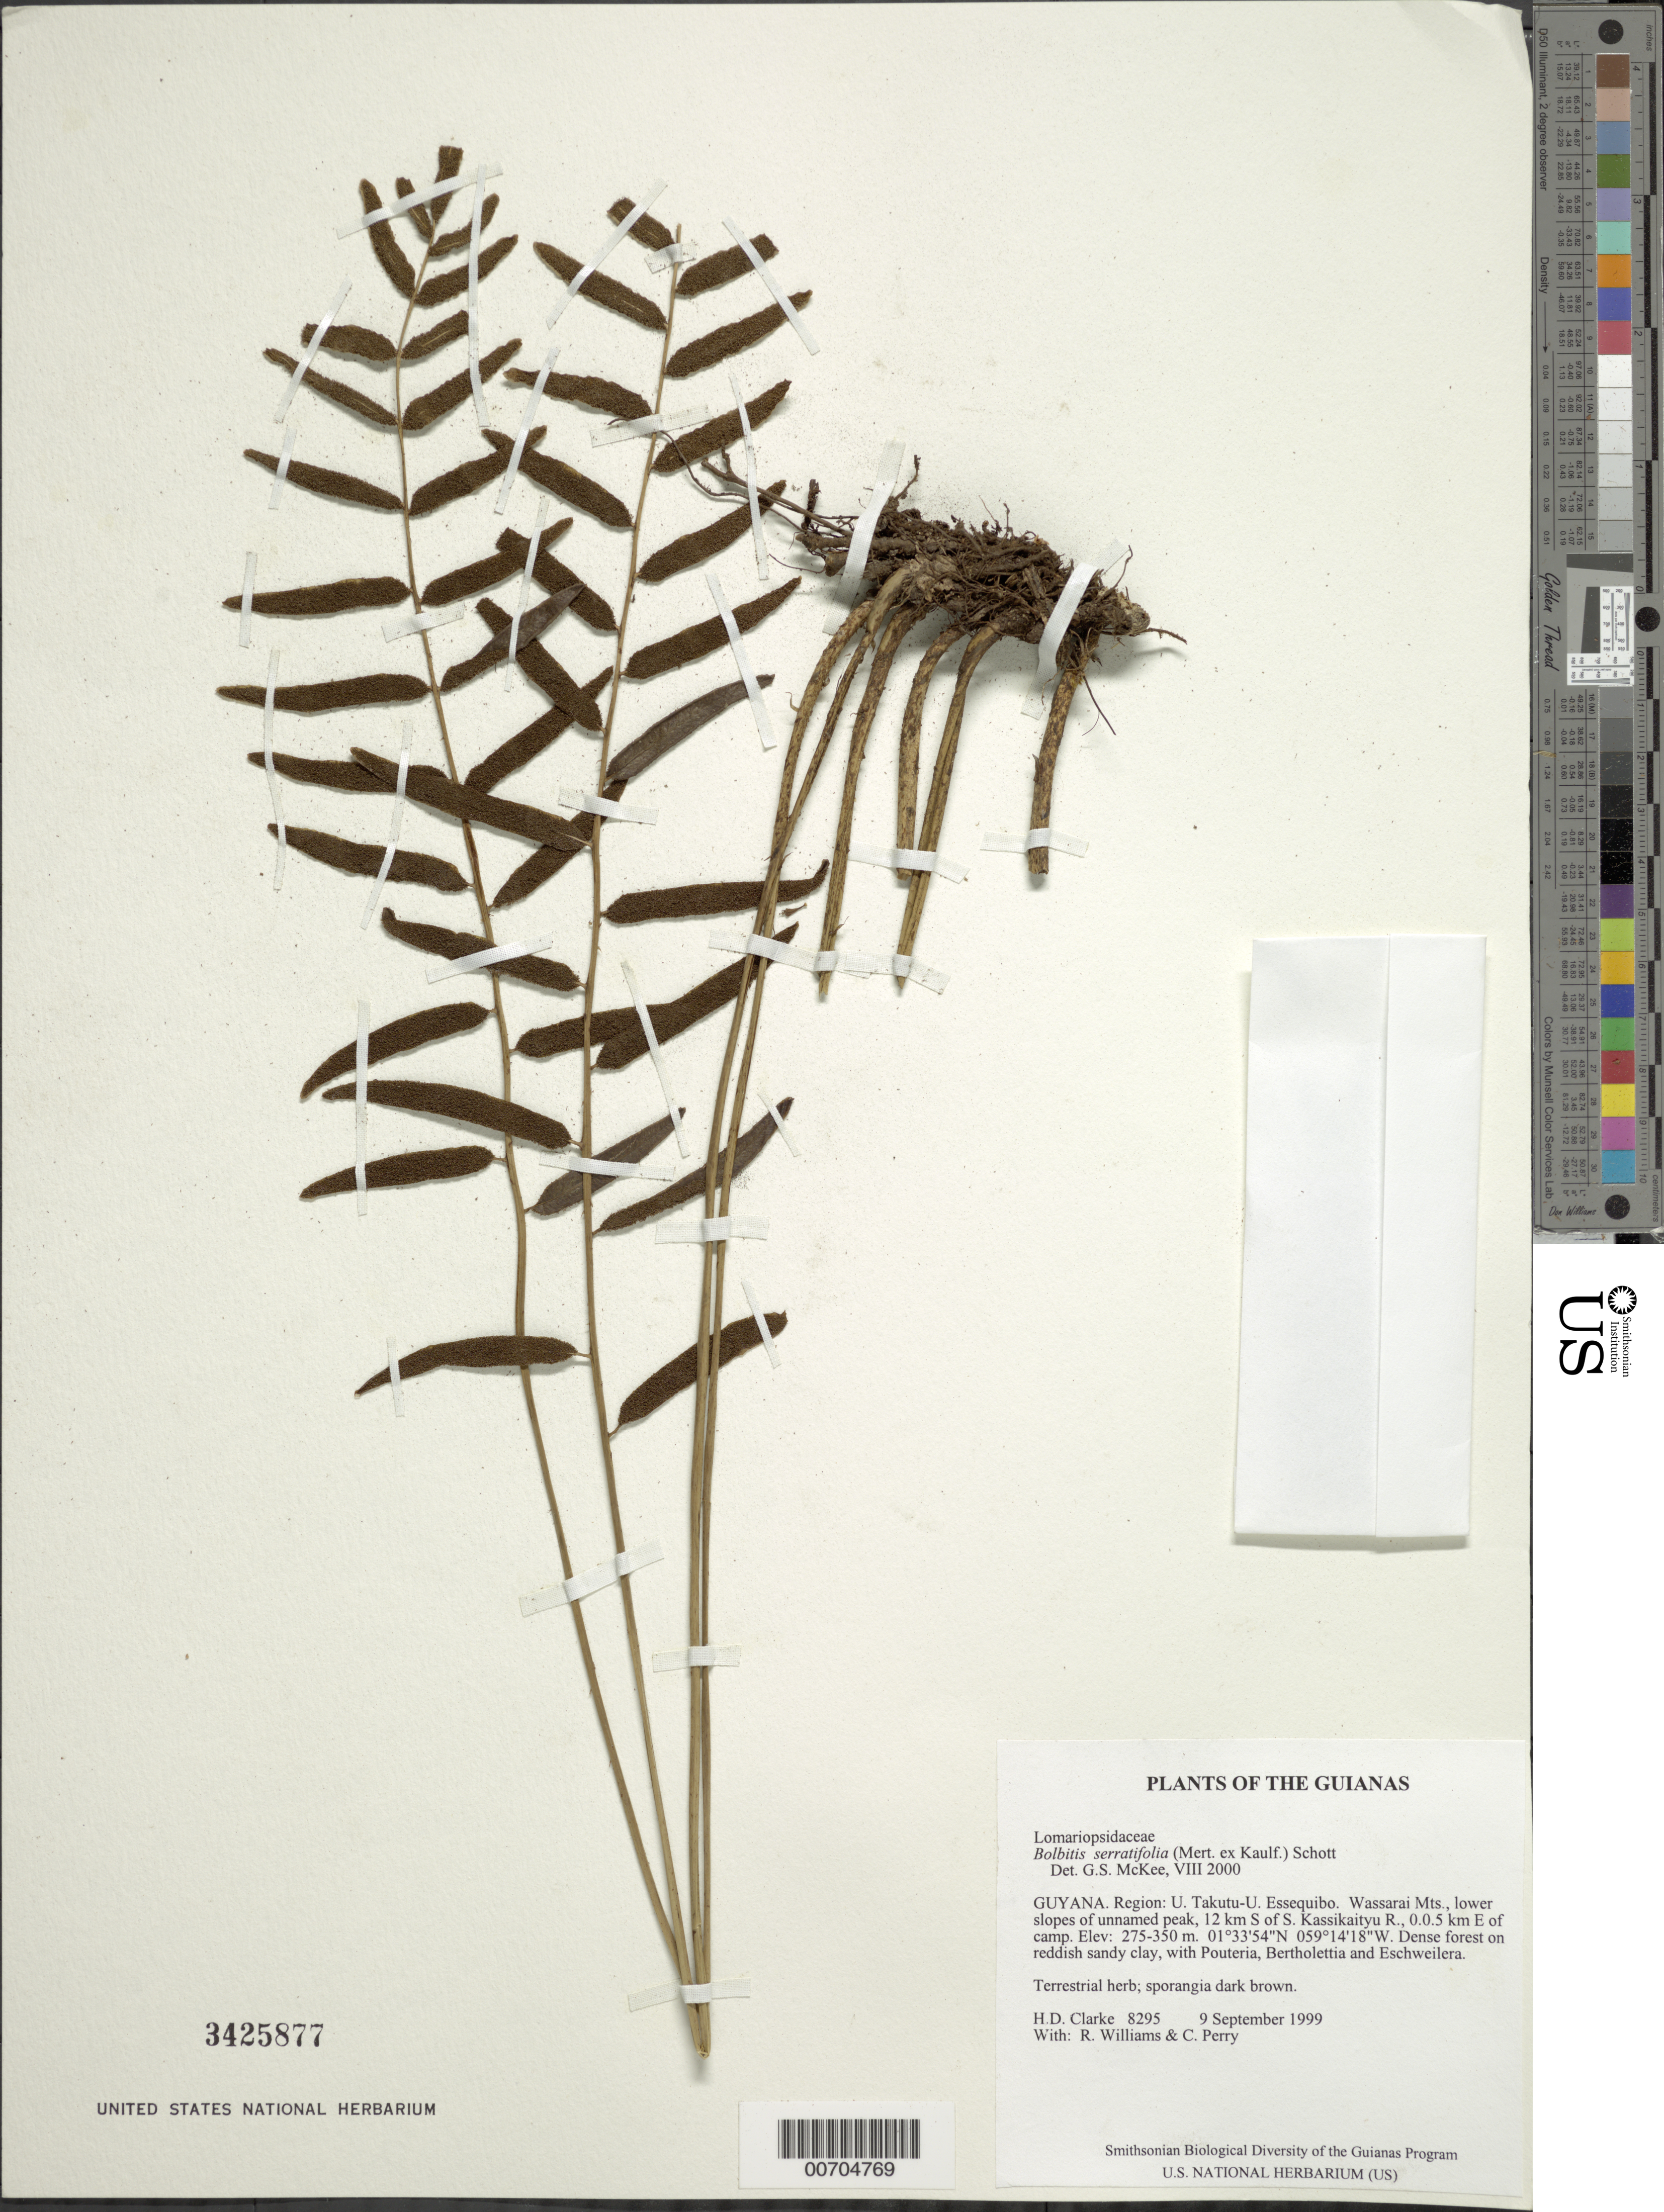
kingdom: Plantae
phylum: Tracheophyta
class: Polypodiopsida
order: Polypodiales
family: Dryopteridaceae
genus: Bolbitis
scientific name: Bolbitis serratifolia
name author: (Mert. ex Kaulf.) Schott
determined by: McKee, G. S., (US), NMNH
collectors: H. D. Clarke, R. Williams & C. Perry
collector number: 8295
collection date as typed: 9 September 1999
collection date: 1999-09-09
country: Guyana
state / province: U. Takutu-U. Essequibo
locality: Wassarai Mts., lower slopes of unnamed peak, 12 km S of S. Kassikaityu R., 0.0.5 km E of camp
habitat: Dense forest on reddish sandy clay, with Pouteria, Bertholettia and Eschweilera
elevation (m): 275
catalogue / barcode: US 3425877